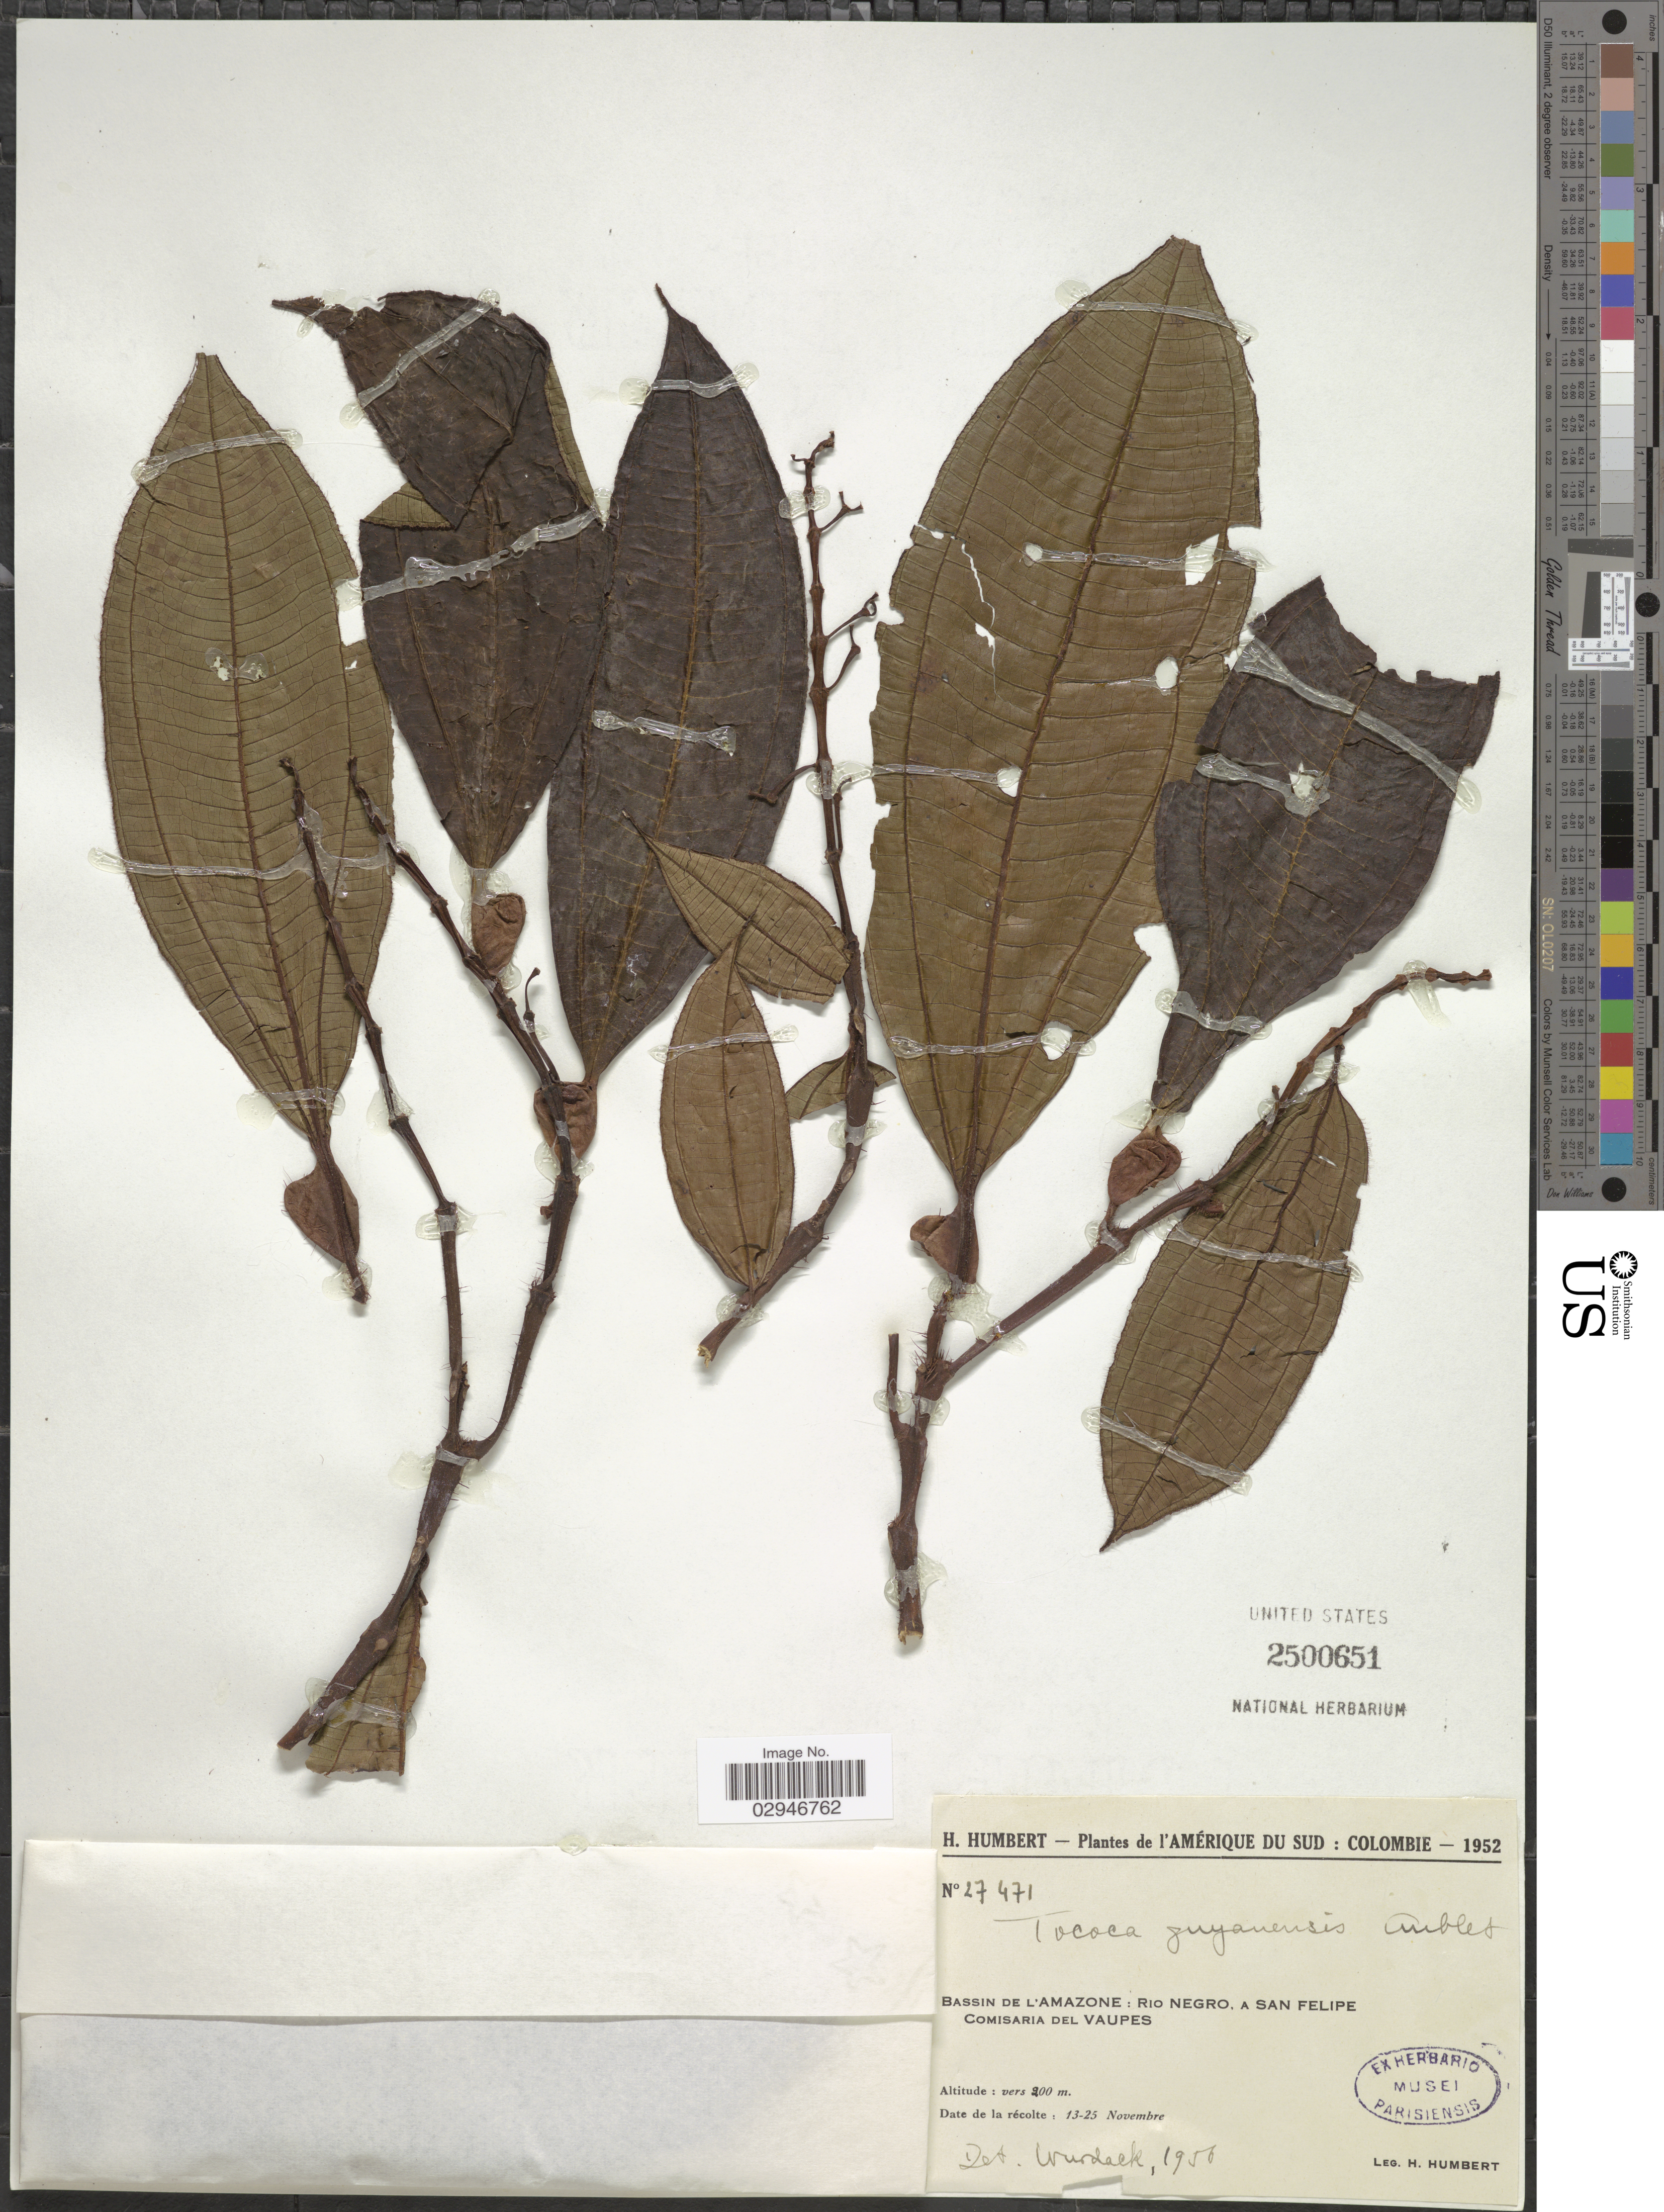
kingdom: Plantae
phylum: Tracheophyta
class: Magnoliopsida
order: Myrtales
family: Melastomataceae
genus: Tococa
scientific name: Tococa guianensis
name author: Aubl.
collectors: H. Humbert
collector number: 27471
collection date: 1952-11-13/1952-11-25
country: Colombia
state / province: Vaupés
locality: L'Amérique Du Sud: Colombie. Bassin de L'Amazone: Rio Negro, A San Felipe. Comisaria del Vaupes.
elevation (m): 200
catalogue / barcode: US 2500651